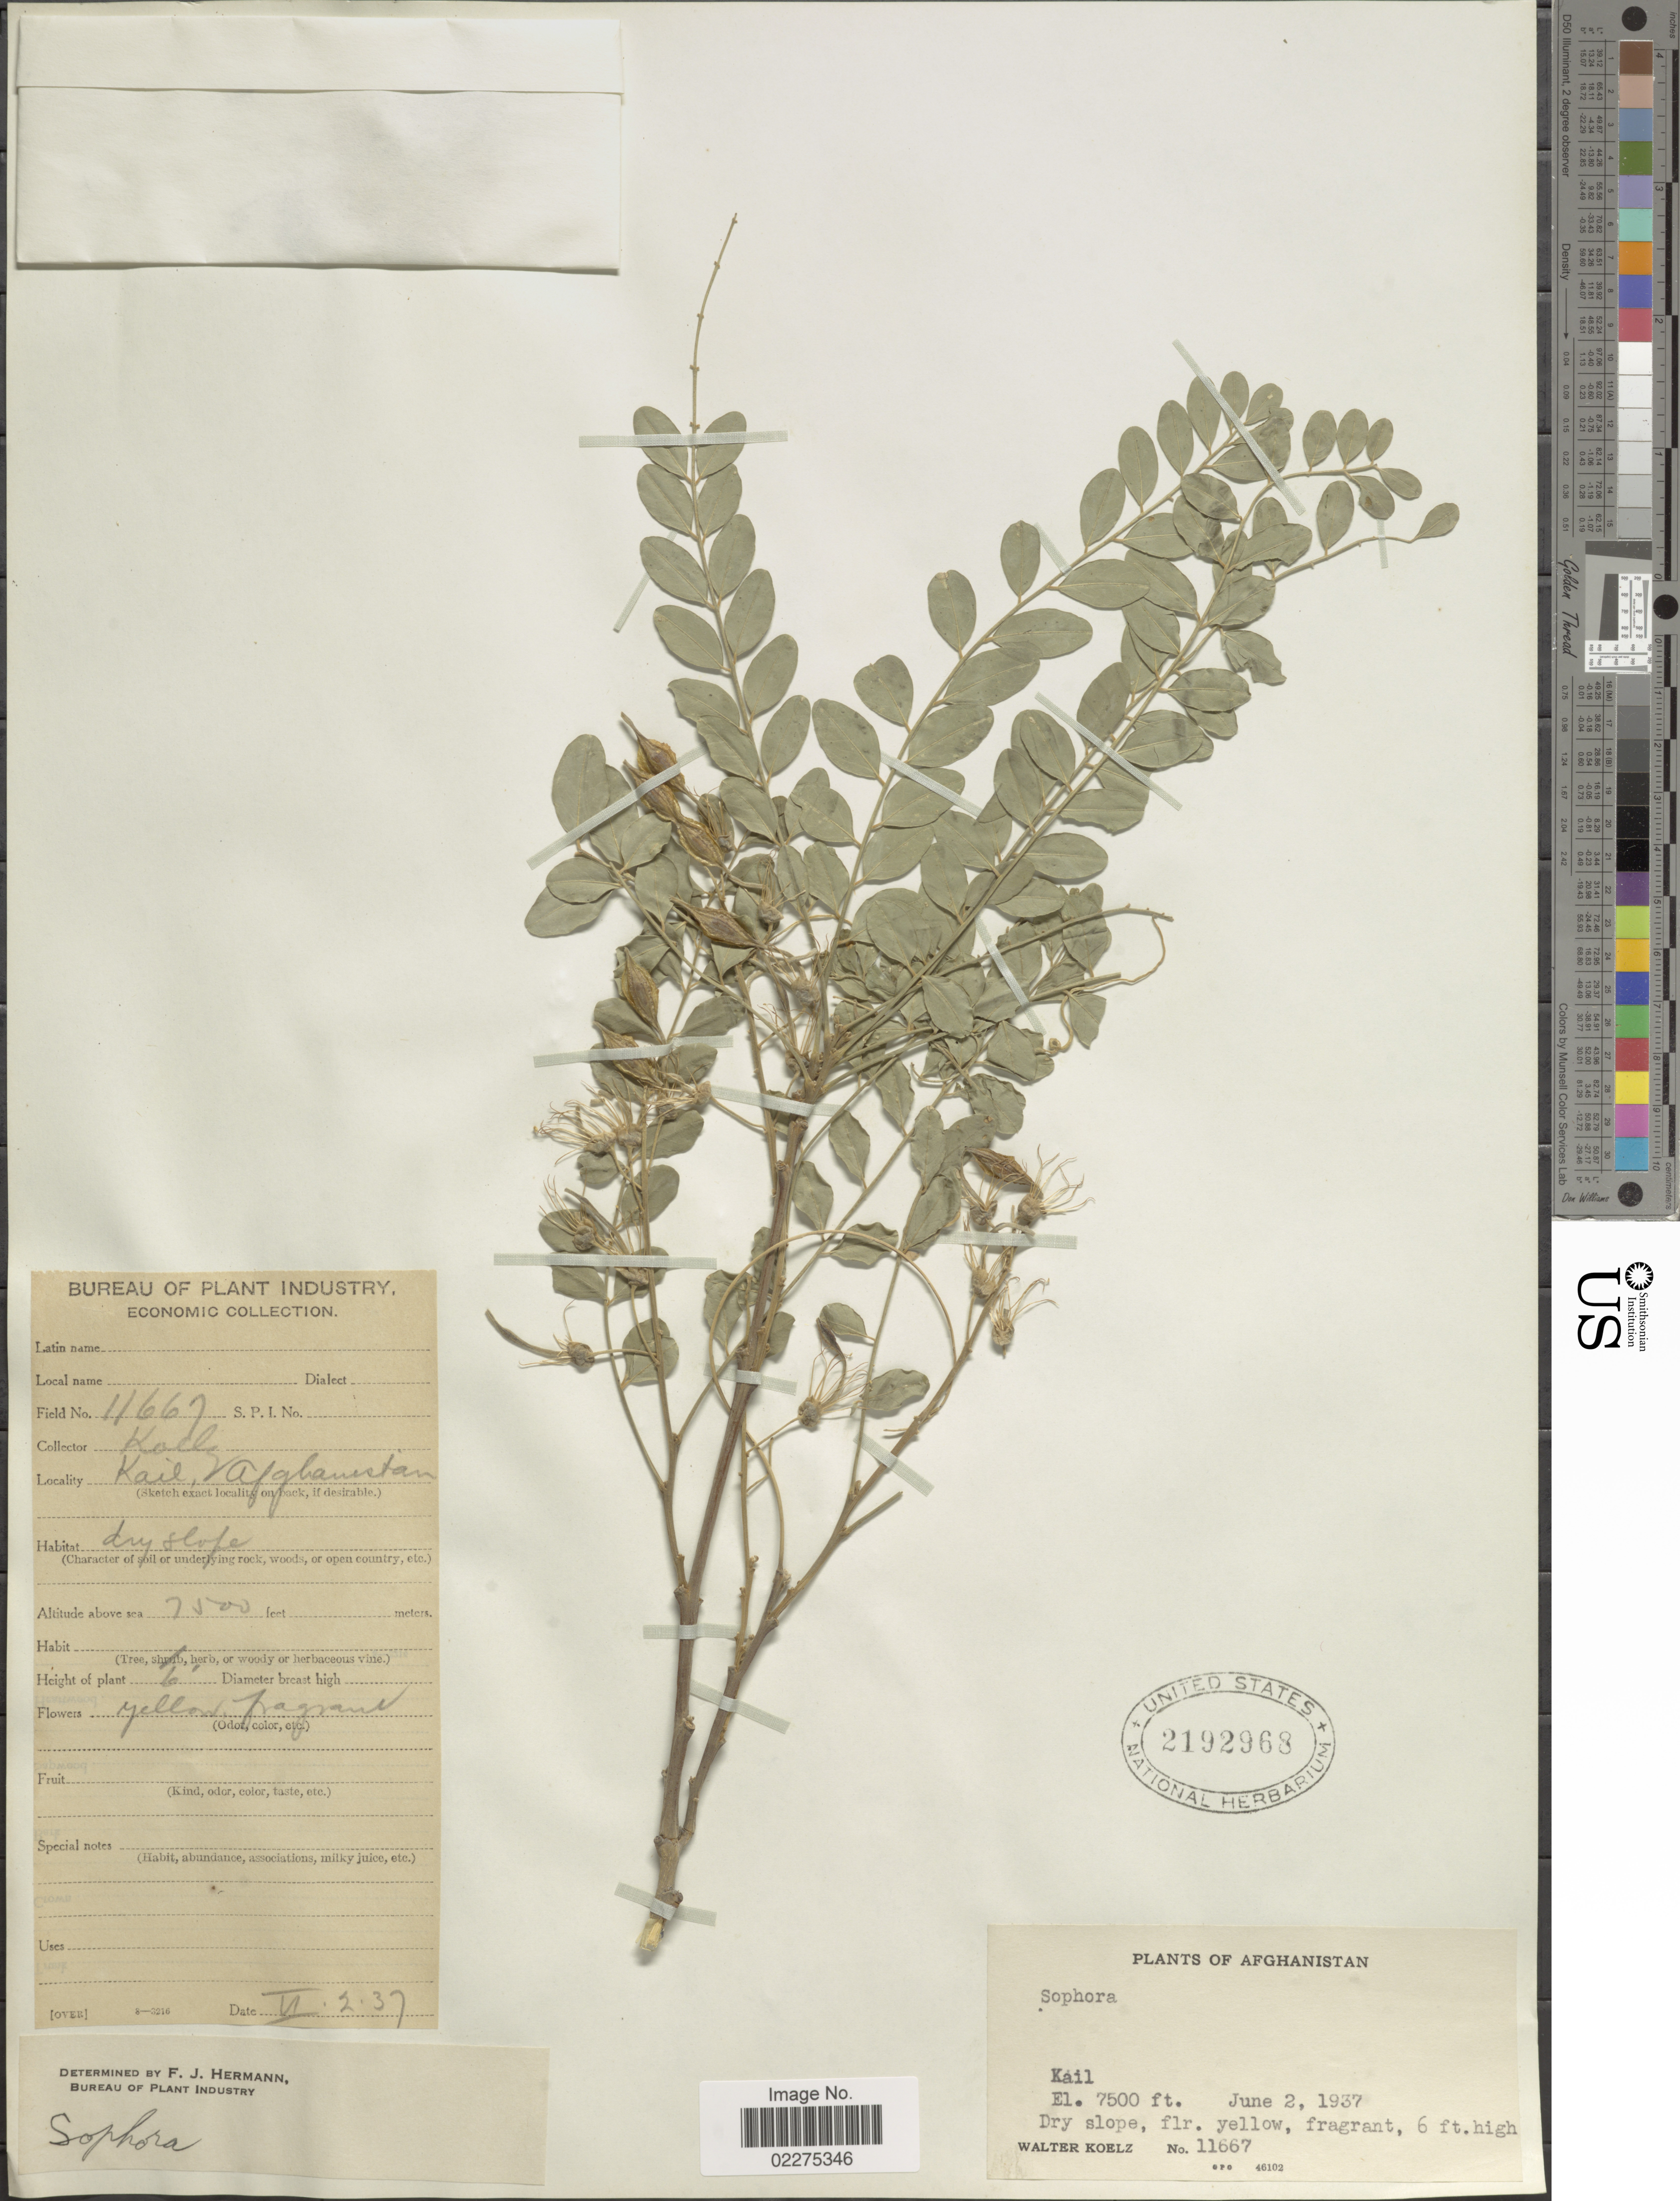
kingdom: Plantae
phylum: Tracheophyta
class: Magnoliopsida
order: Fabales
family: Fabaceae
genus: Sophora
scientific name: Sophora griffithii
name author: Stocks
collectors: W. N. Koelz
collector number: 11667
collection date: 1937-06-02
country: Afghanistan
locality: Kail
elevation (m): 2286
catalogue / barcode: US 2192968